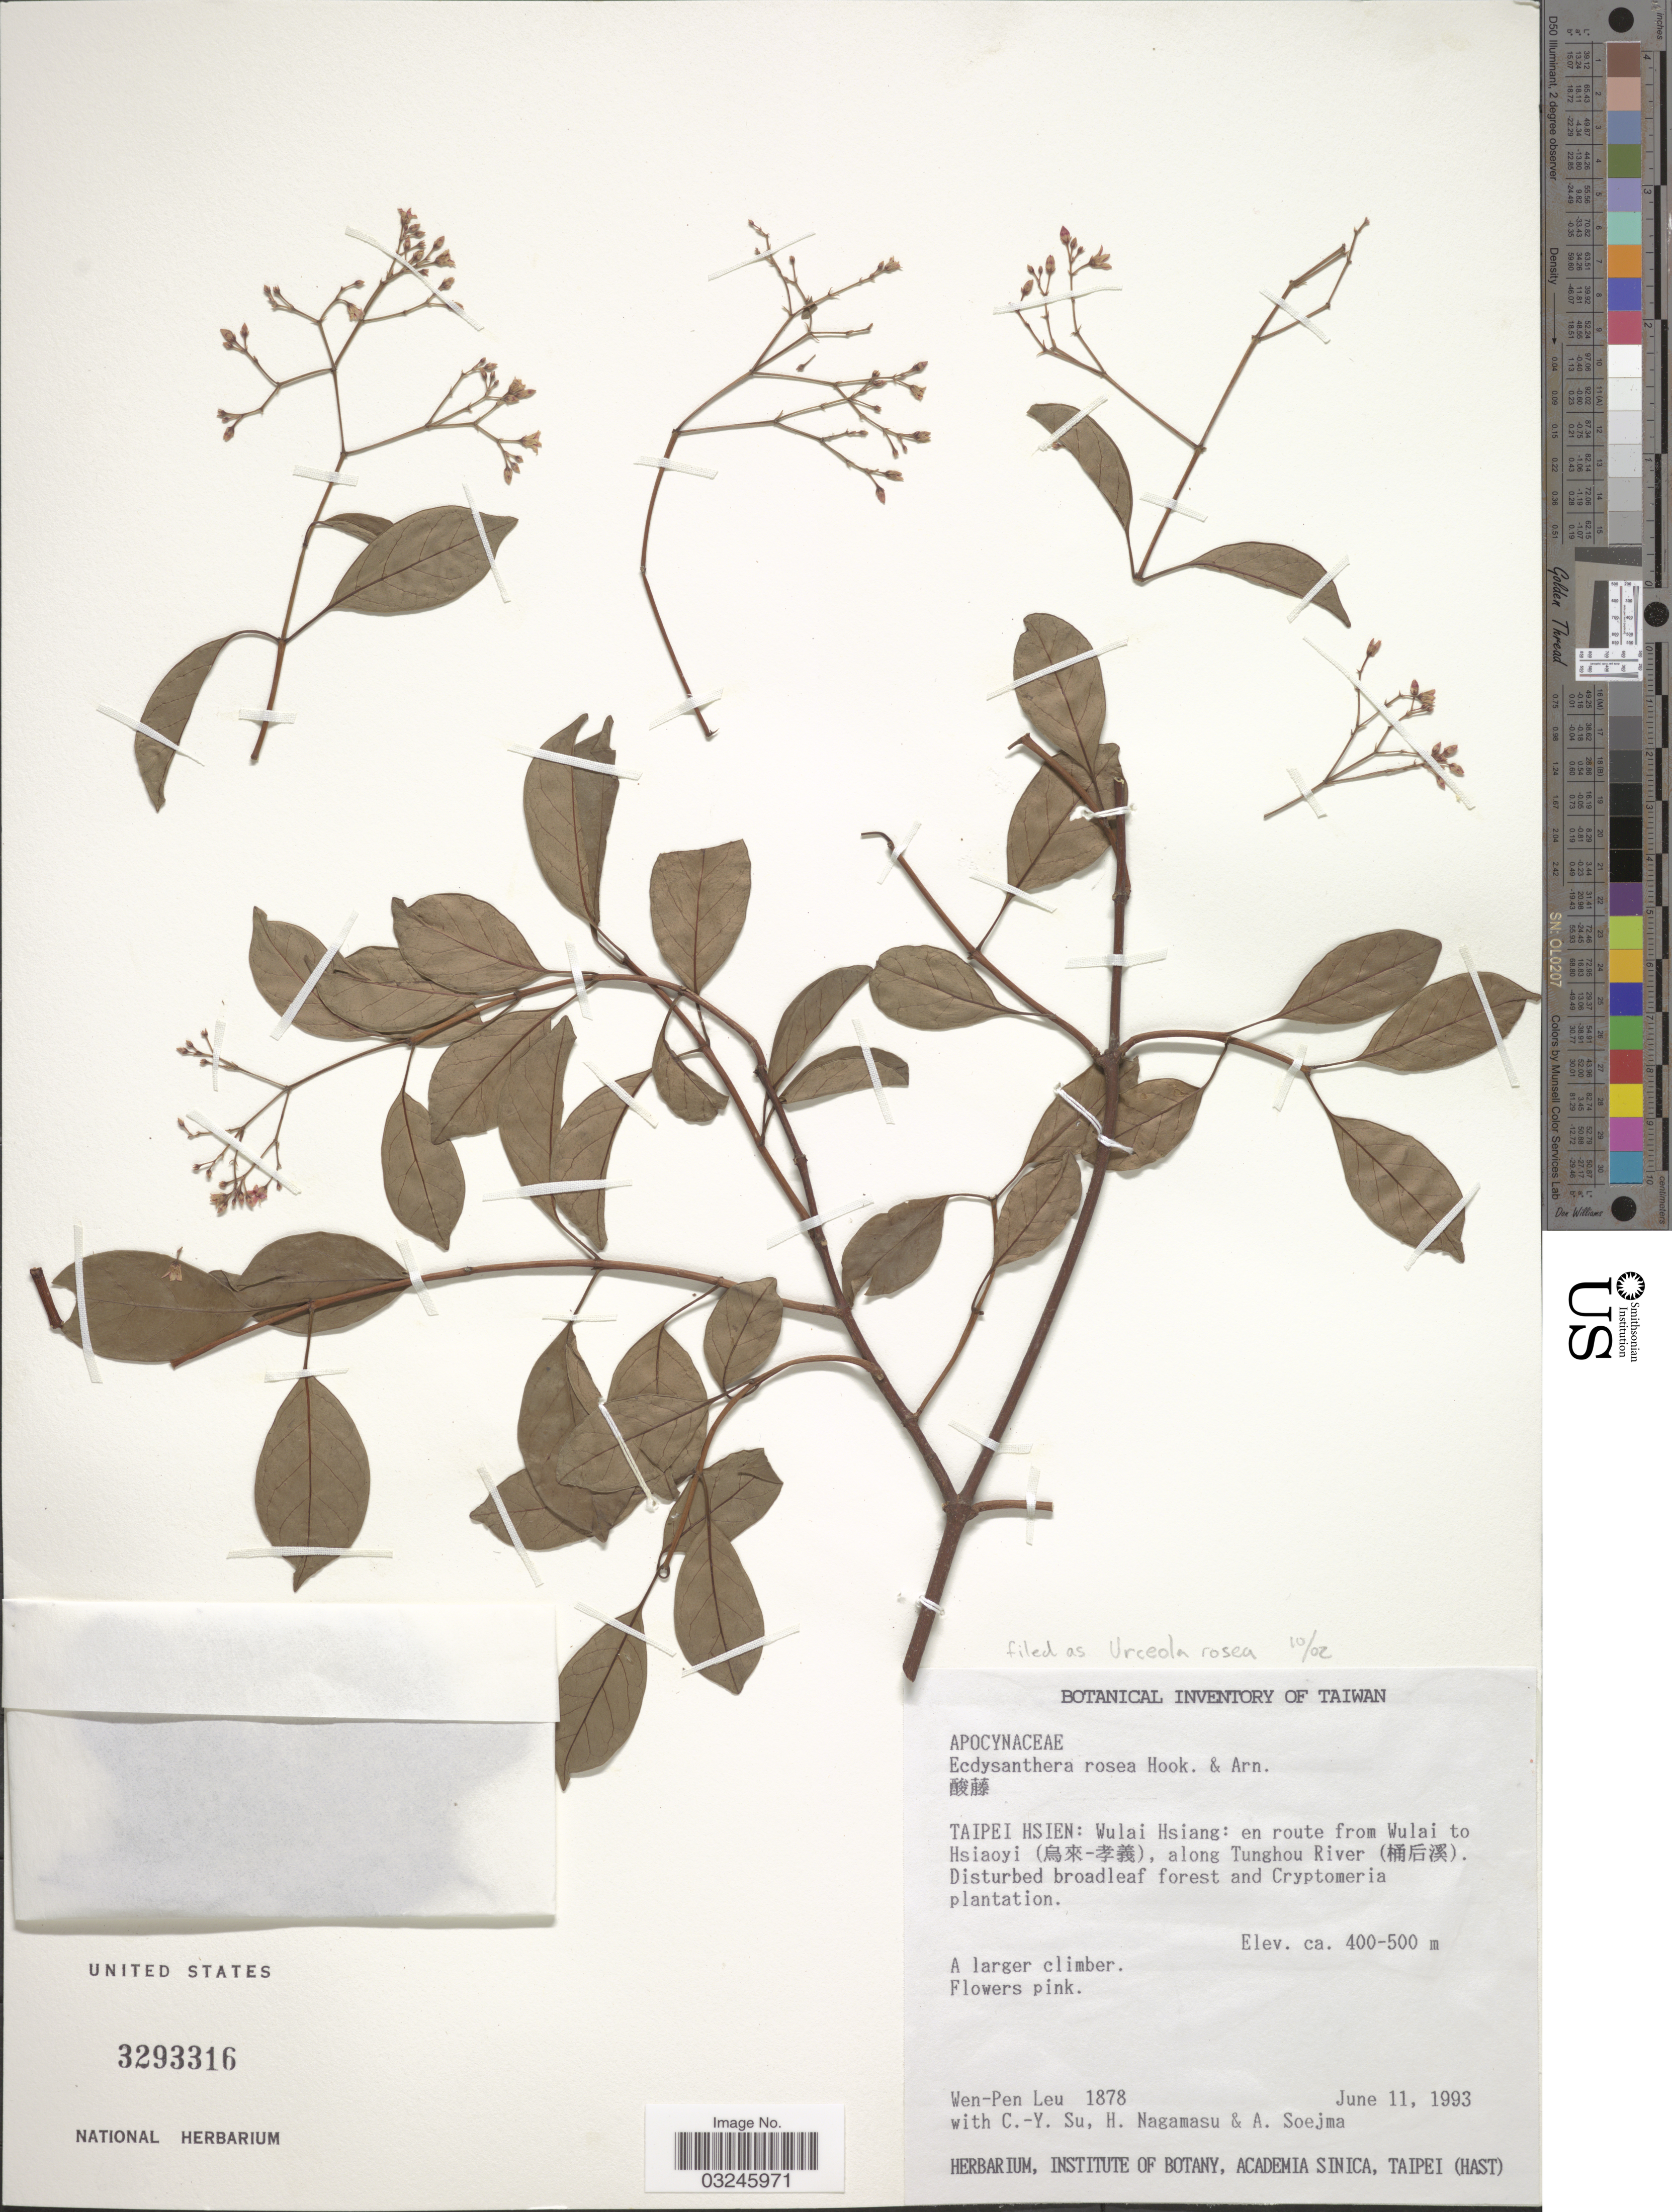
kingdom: Plantae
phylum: Tracheophyta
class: Magnoliopsida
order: Gentianales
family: Apocynaceae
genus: Urceola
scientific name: Urceola rosea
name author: Hook. & Arn.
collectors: W. Leu, C. Su, H. Nagamasu & A. Soejma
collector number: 1878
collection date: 1993-06-11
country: Taiwan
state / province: Taipei City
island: Taiwan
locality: Taipei Hsien: Wulai Hsiang: en route from Wulai to Hsiaoyi (X), along Tunghou River (X).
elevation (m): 400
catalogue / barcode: US 3293316